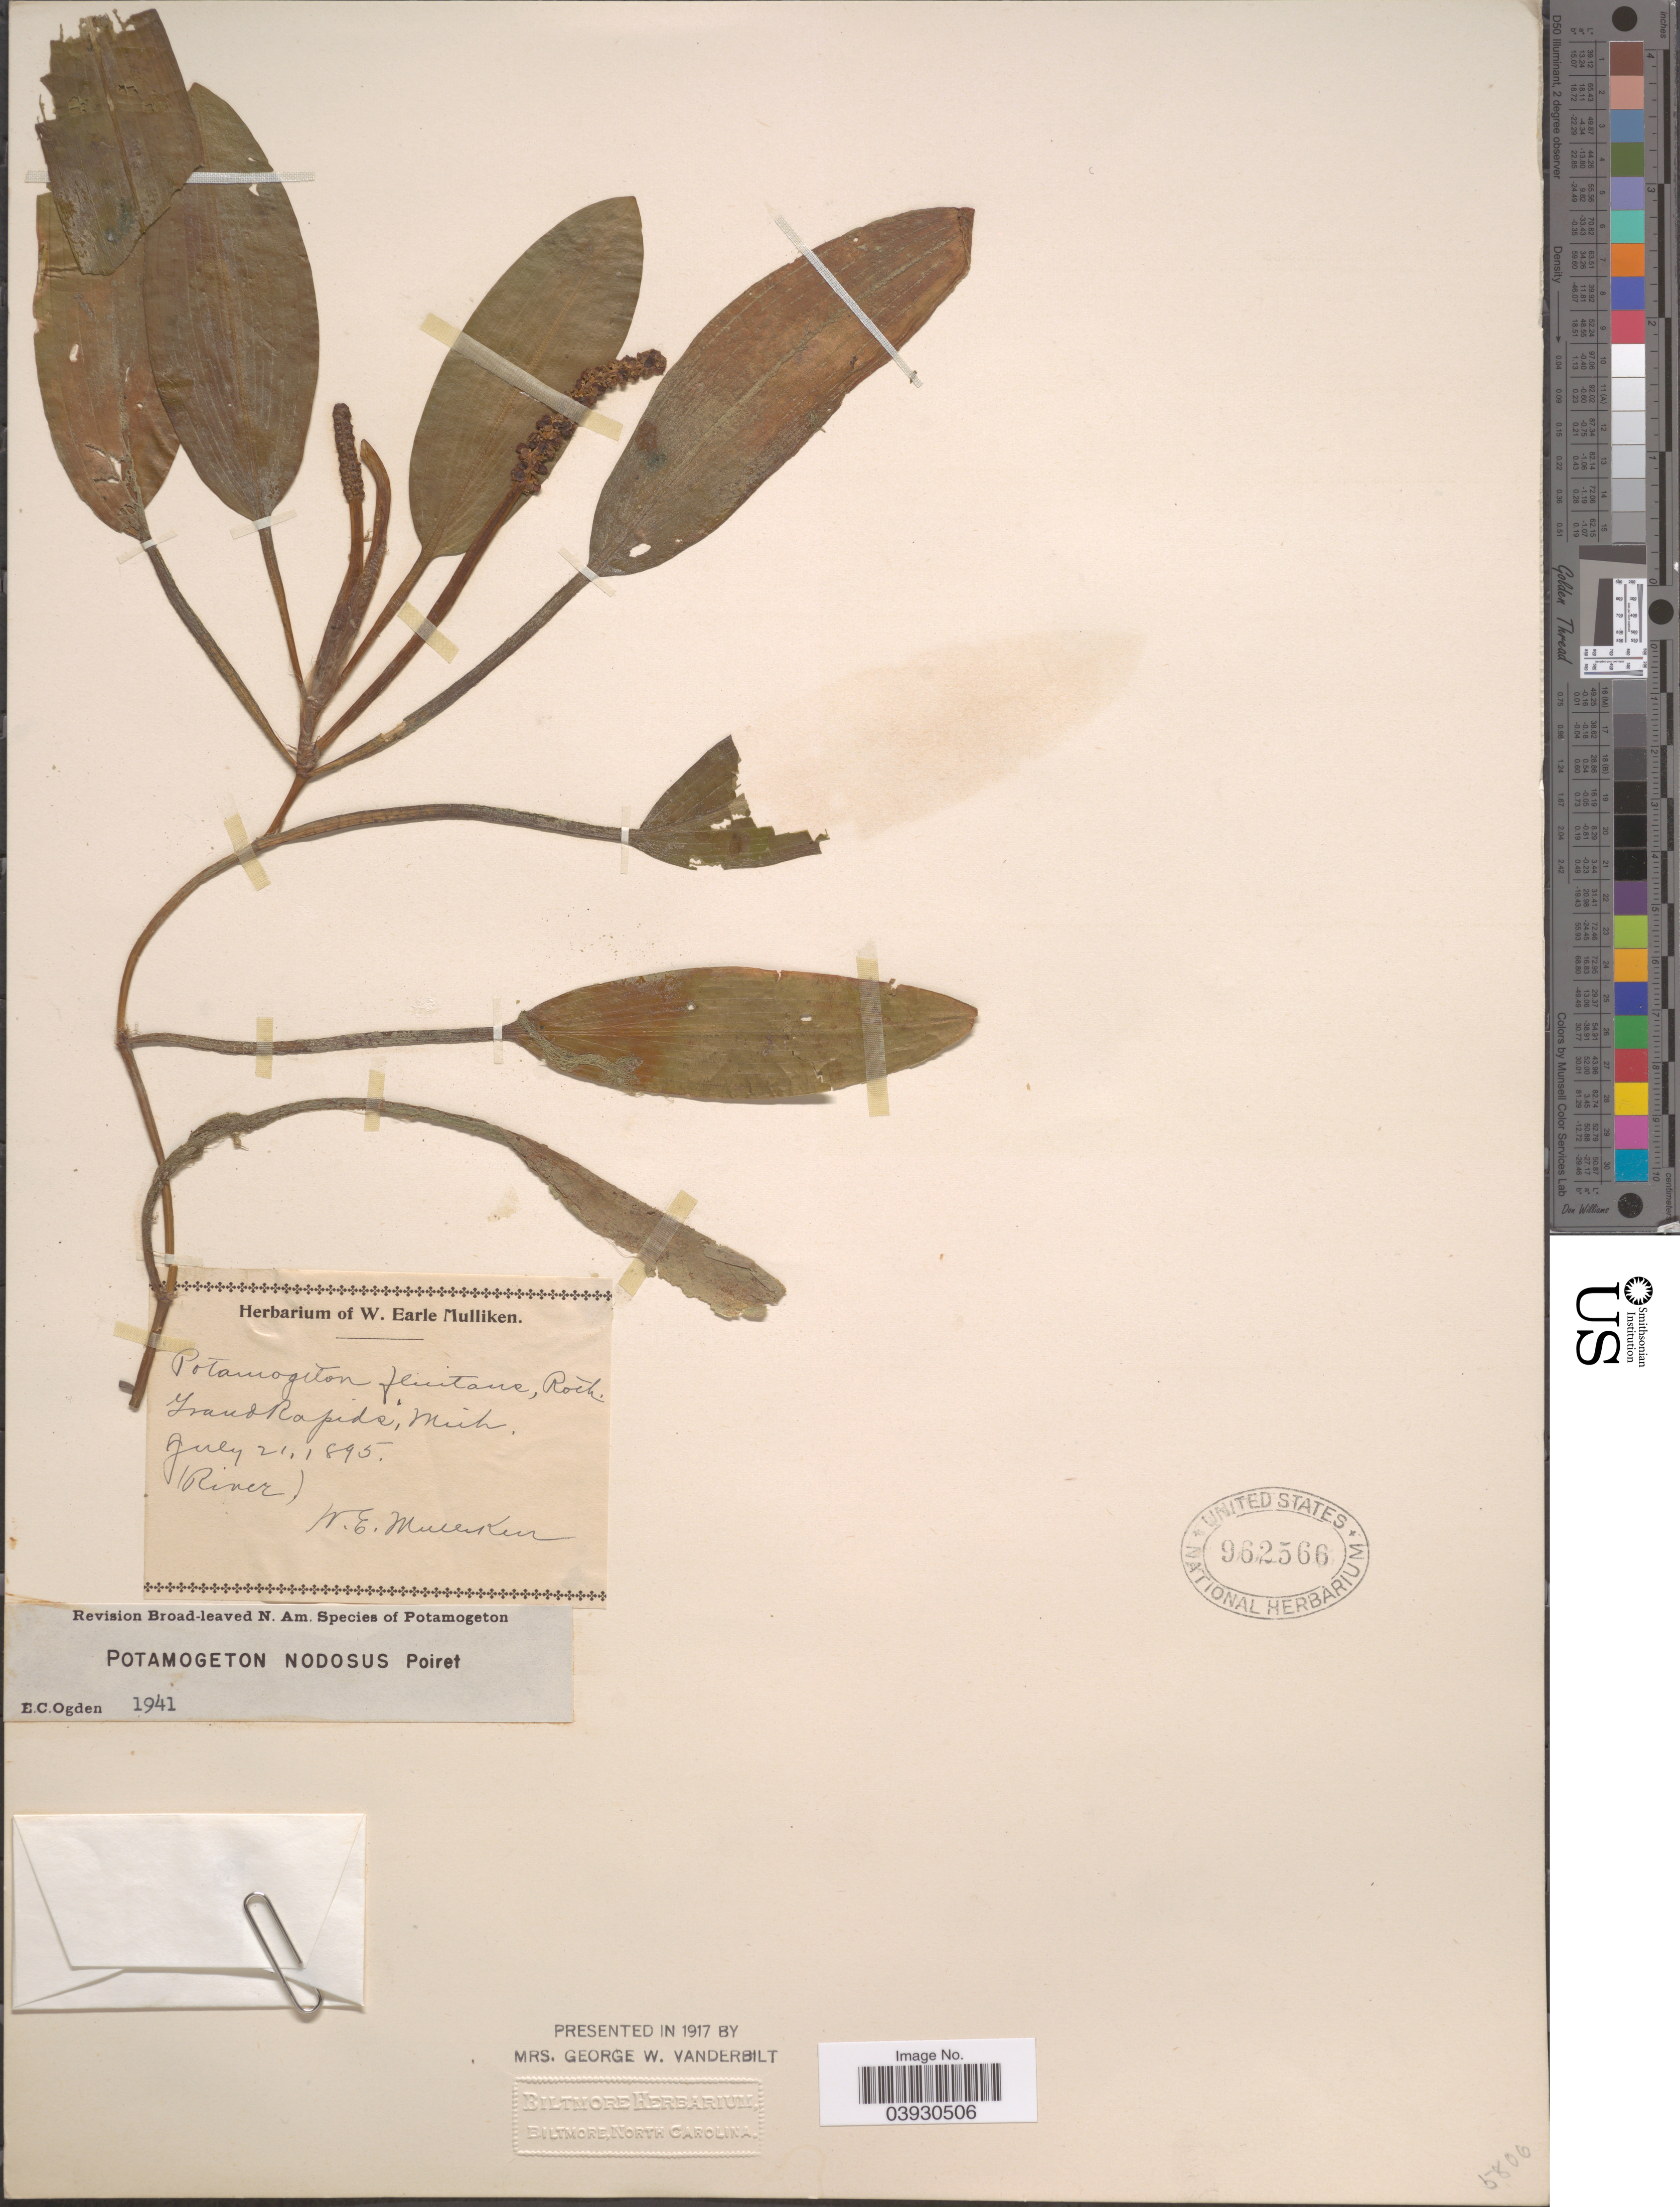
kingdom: Plantae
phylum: Tracheophyta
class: Liliopsida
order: Alismatales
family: Potamogetonaceae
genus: Potamogeton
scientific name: Potamogeton nodosus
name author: Poir.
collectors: W. Mulliken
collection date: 1895-07-21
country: United States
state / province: Michigan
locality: Grand Rapids (River).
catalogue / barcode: US 962566